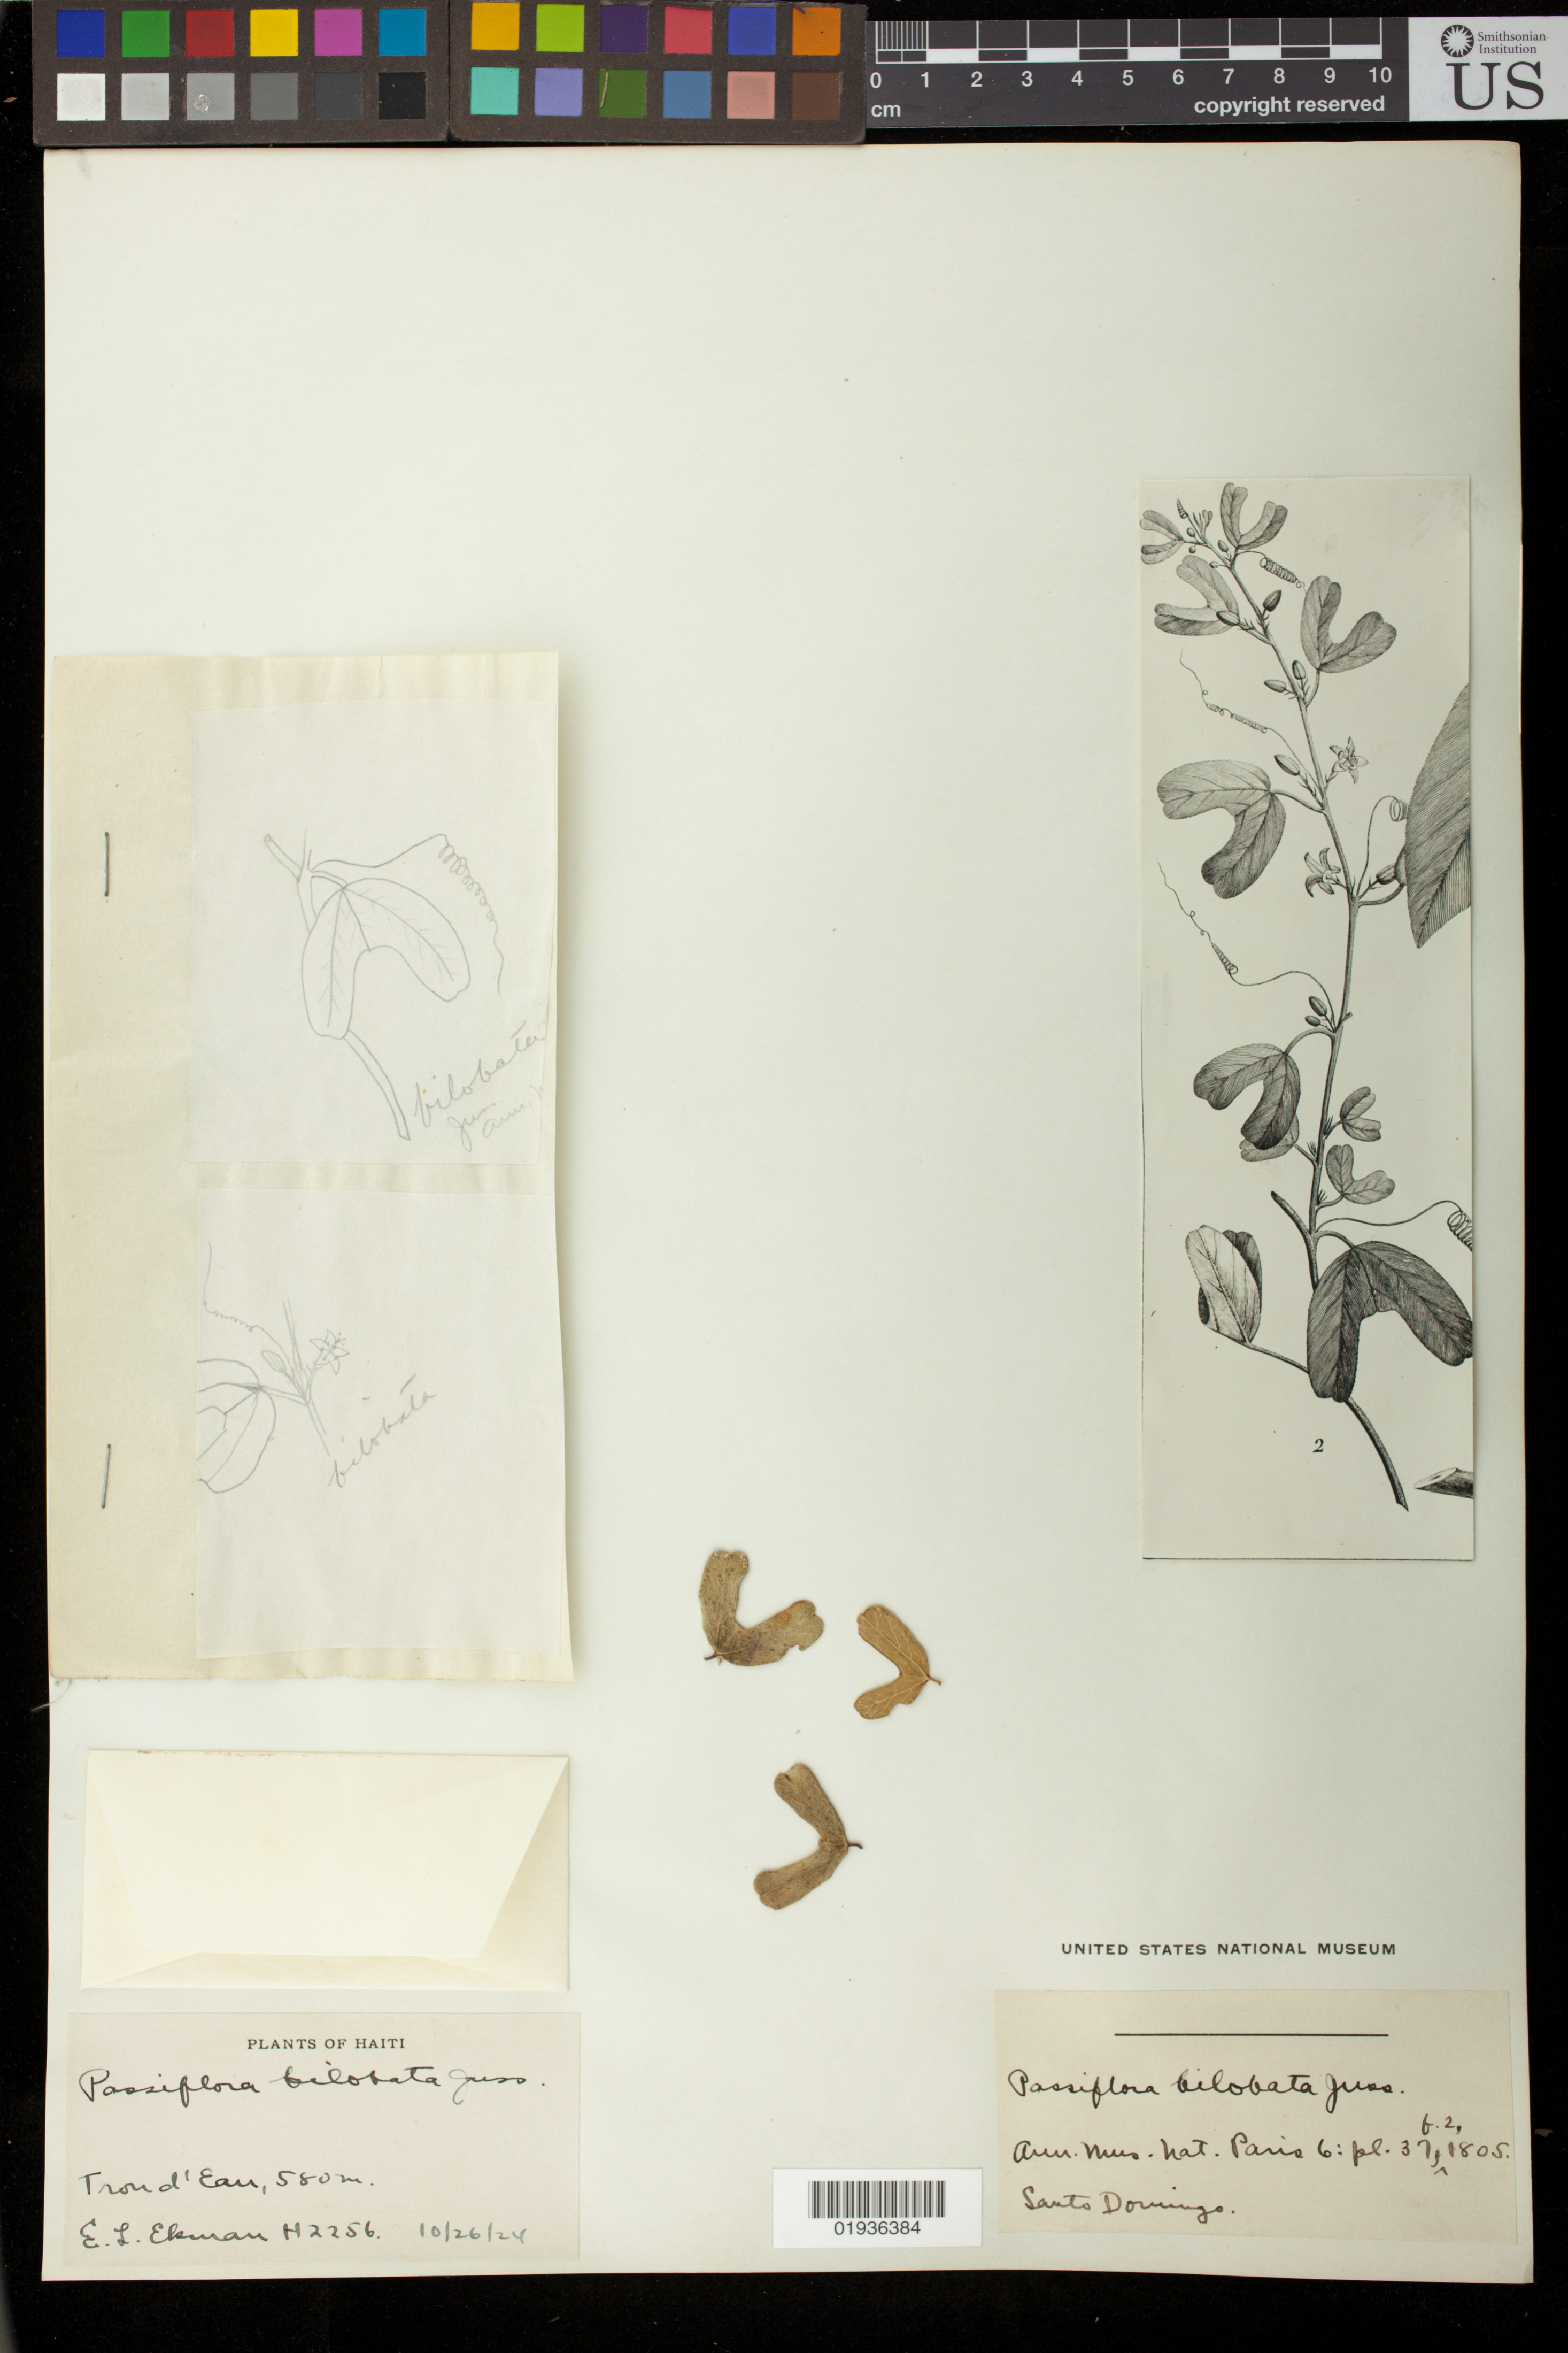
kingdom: Plantae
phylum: Tracheophyta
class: Magnoliopsida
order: Malpighiales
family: Passifloraceae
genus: Passiflora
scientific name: Passiflora bilobata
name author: Juss.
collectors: E. L. Ekman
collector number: H2256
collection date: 1924-10-26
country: Haiti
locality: Trou d'Eau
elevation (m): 580